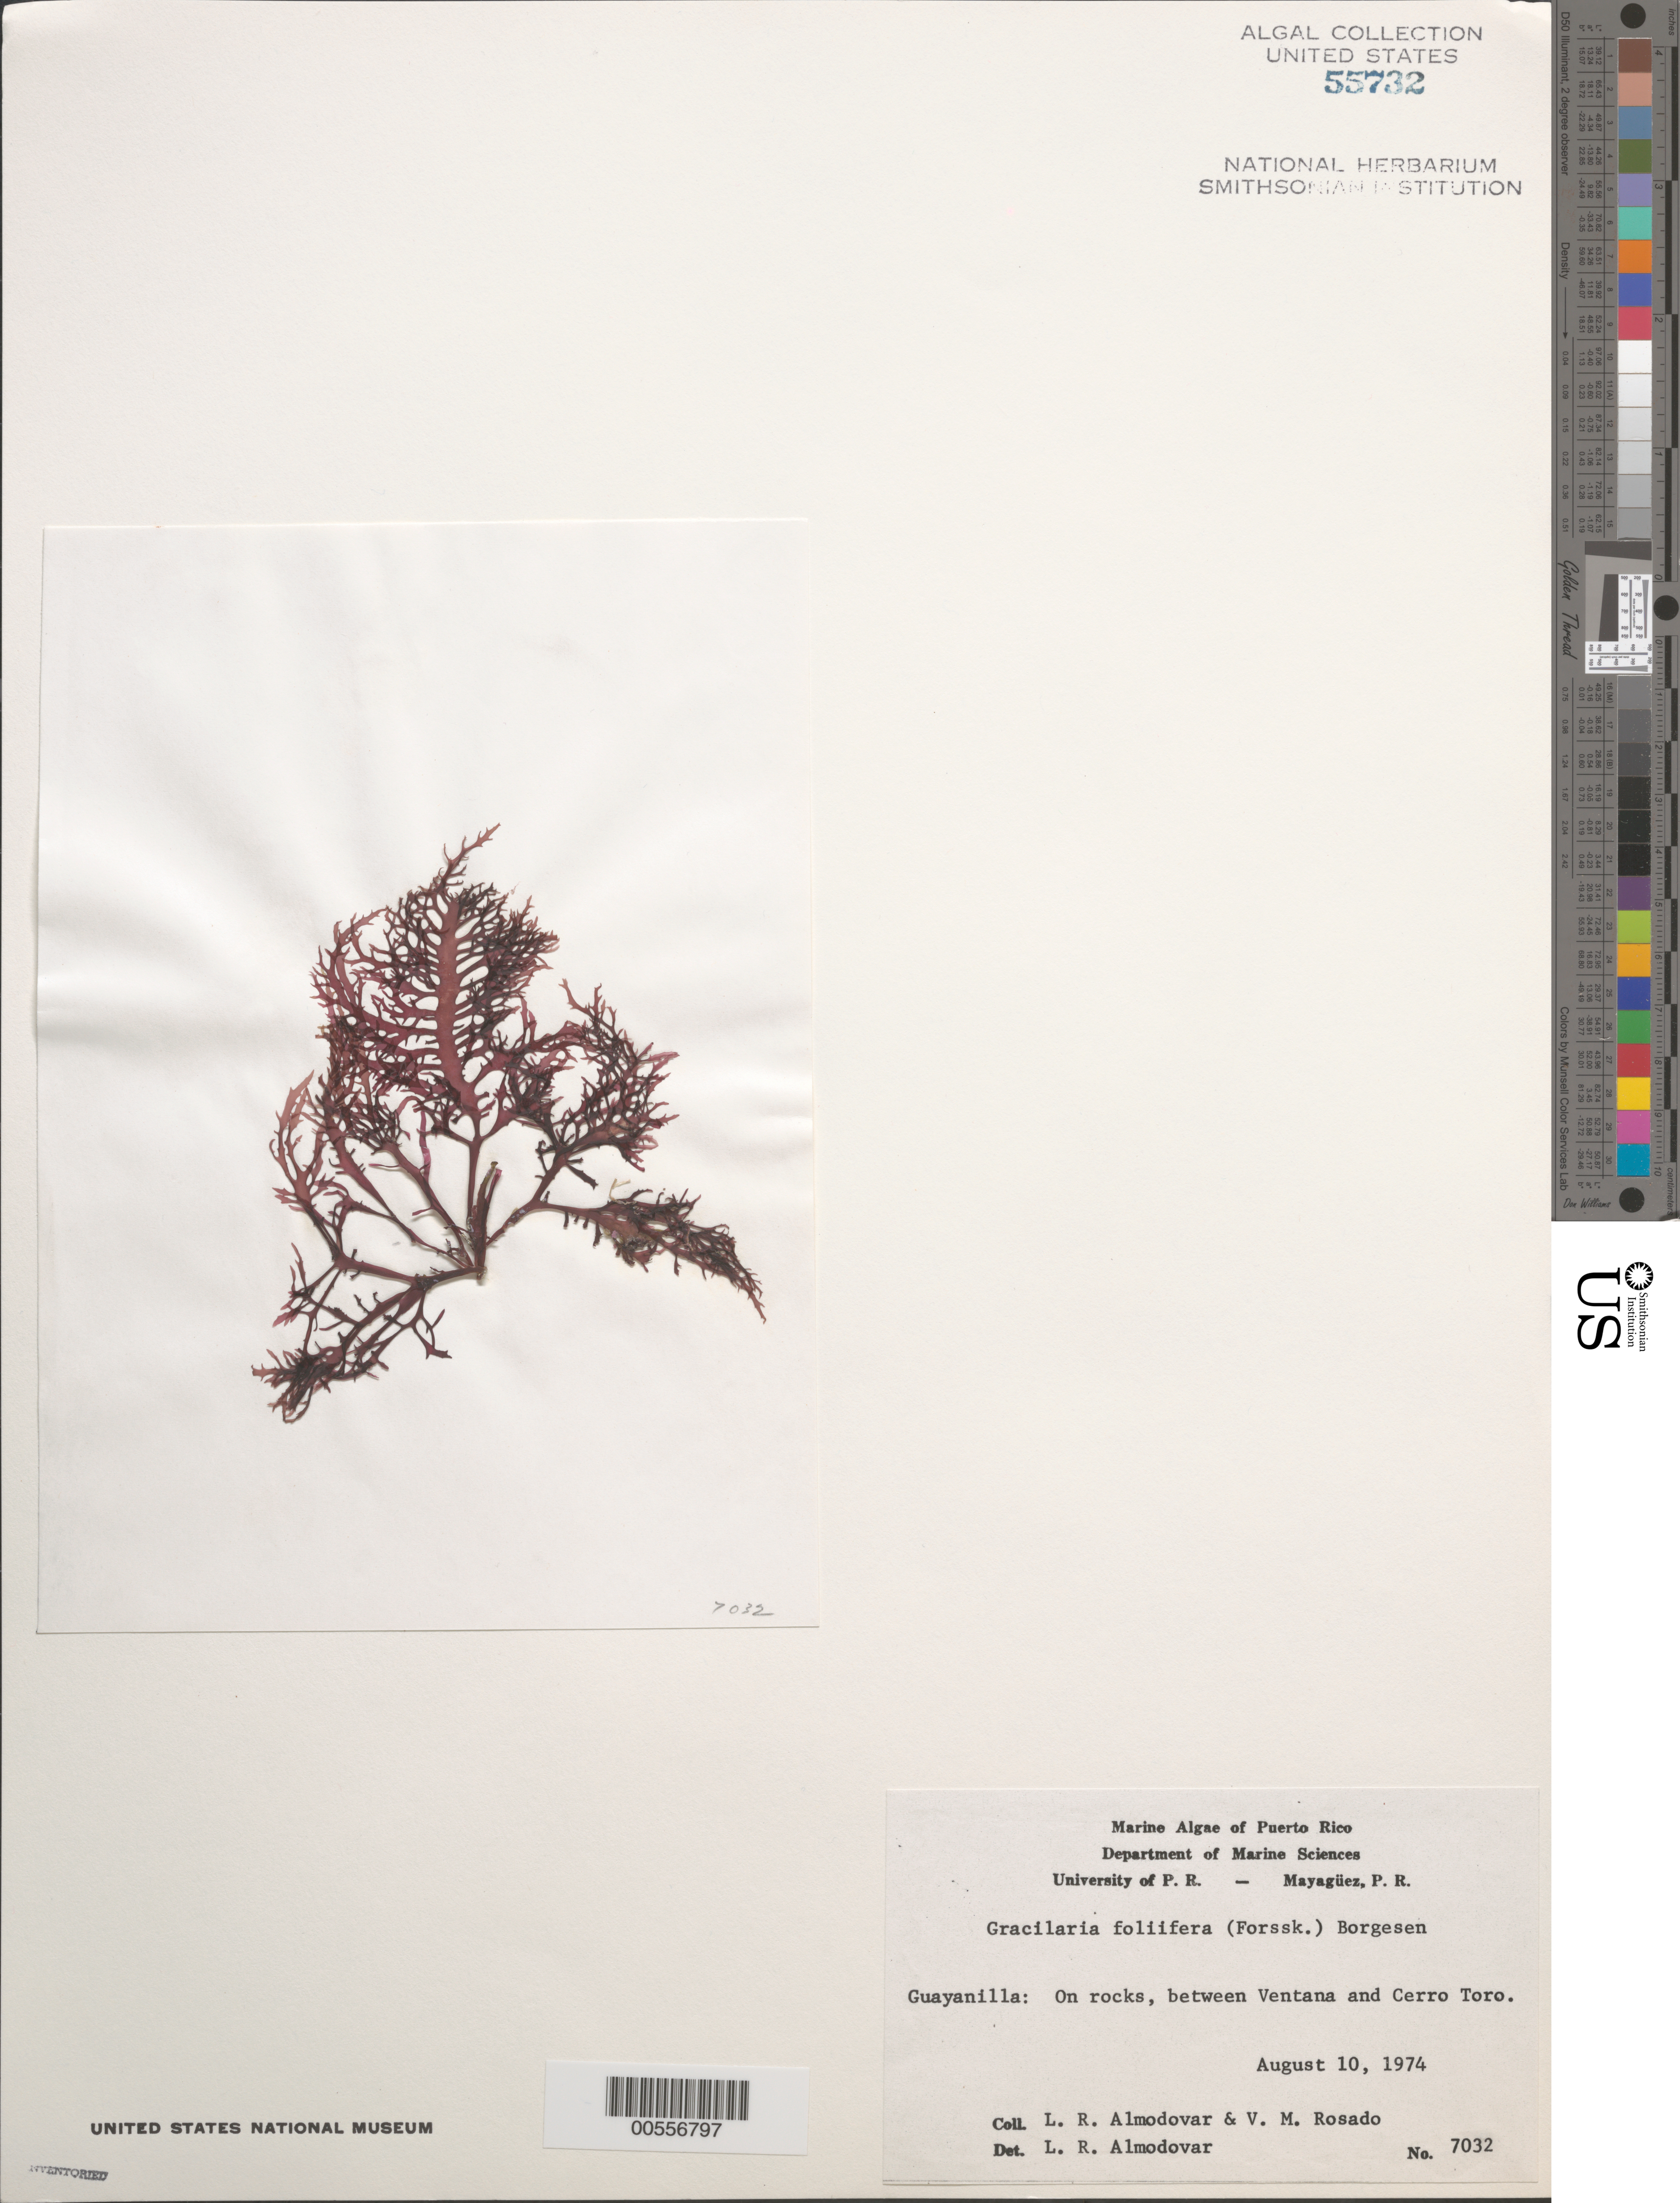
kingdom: Plantae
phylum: Rhodophyta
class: Florideophyceae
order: Gracilariales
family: Gracilariaceae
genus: Gracilaria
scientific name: Gracilaria foliifera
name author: (Forssk.) Børgesen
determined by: Almodovar, L. R.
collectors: L. Almodovar & V. Rosado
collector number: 7032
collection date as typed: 10 Aug 1974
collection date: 1974-08-10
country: Puerto Rico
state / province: Guayanilla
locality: Between ventana and cerro toro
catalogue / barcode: US 55732